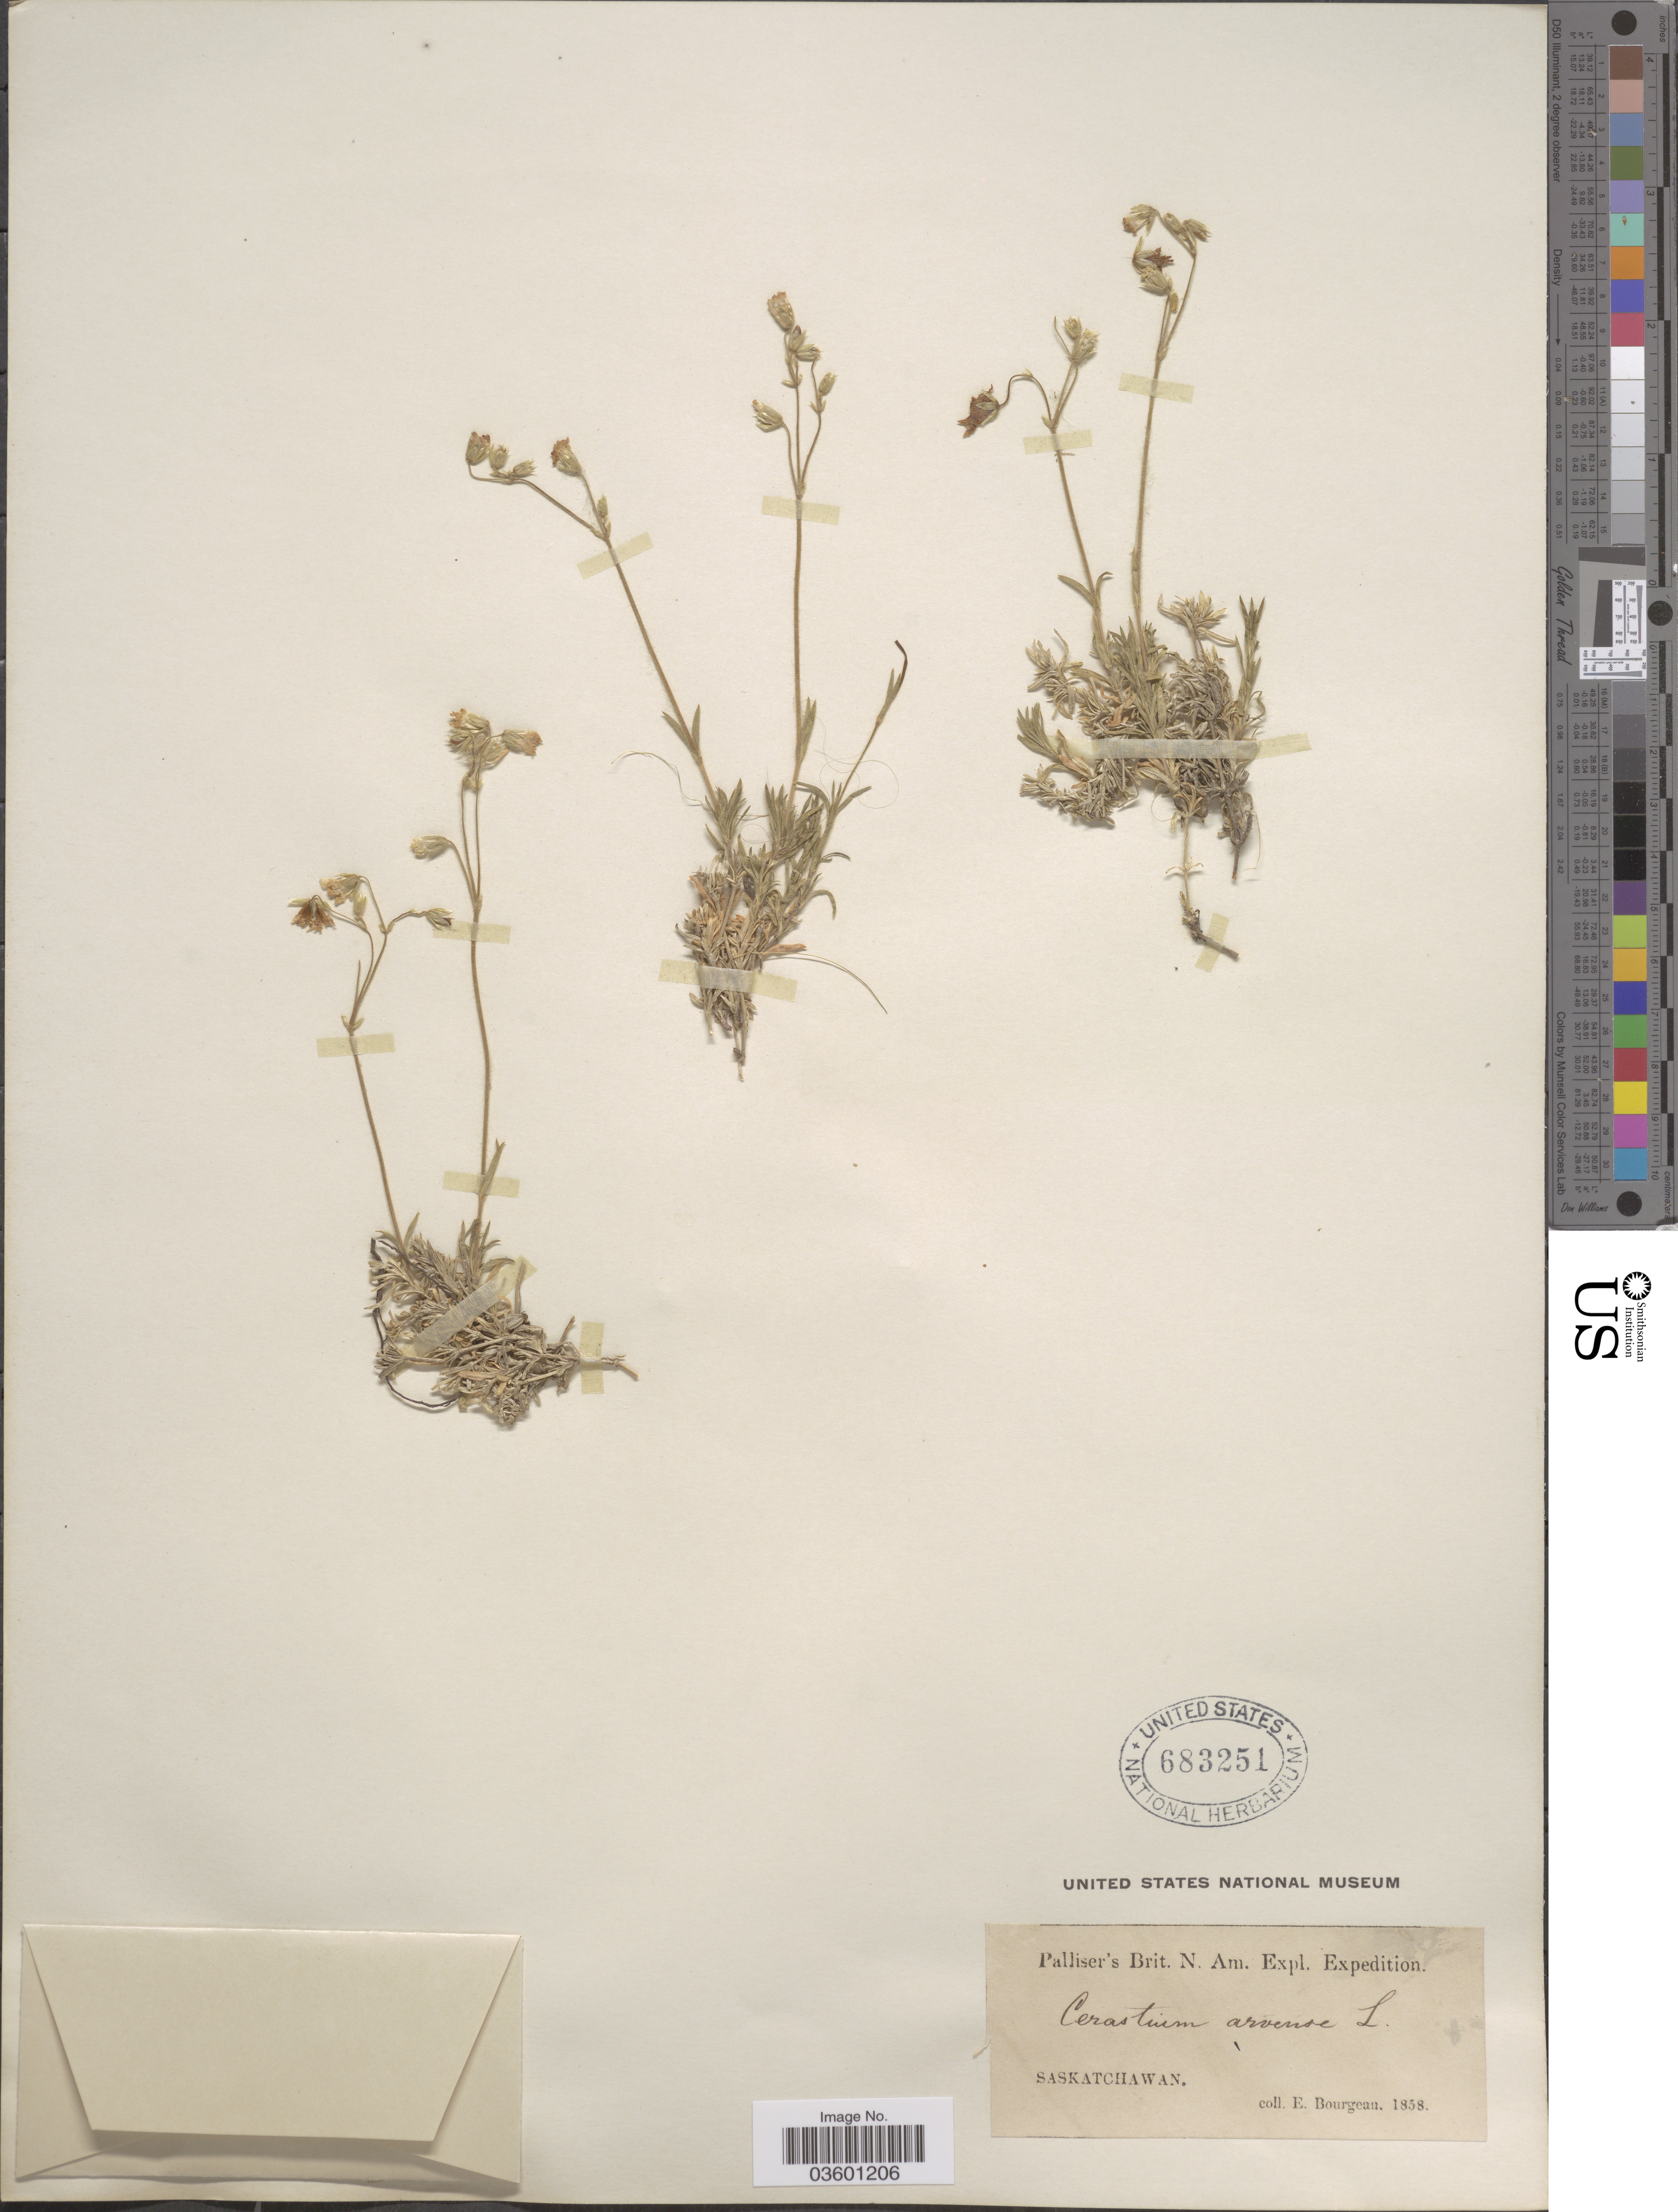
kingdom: Plantae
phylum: Tracheophyta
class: Magnoliopsida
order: Caryophyllales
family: Caryophyllaceae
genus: Cerastium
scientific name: Cerastium arvense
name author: L.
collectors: E. Bourgeau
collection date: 1858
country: Canada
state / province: Saskatchewan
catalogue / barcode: US 683251